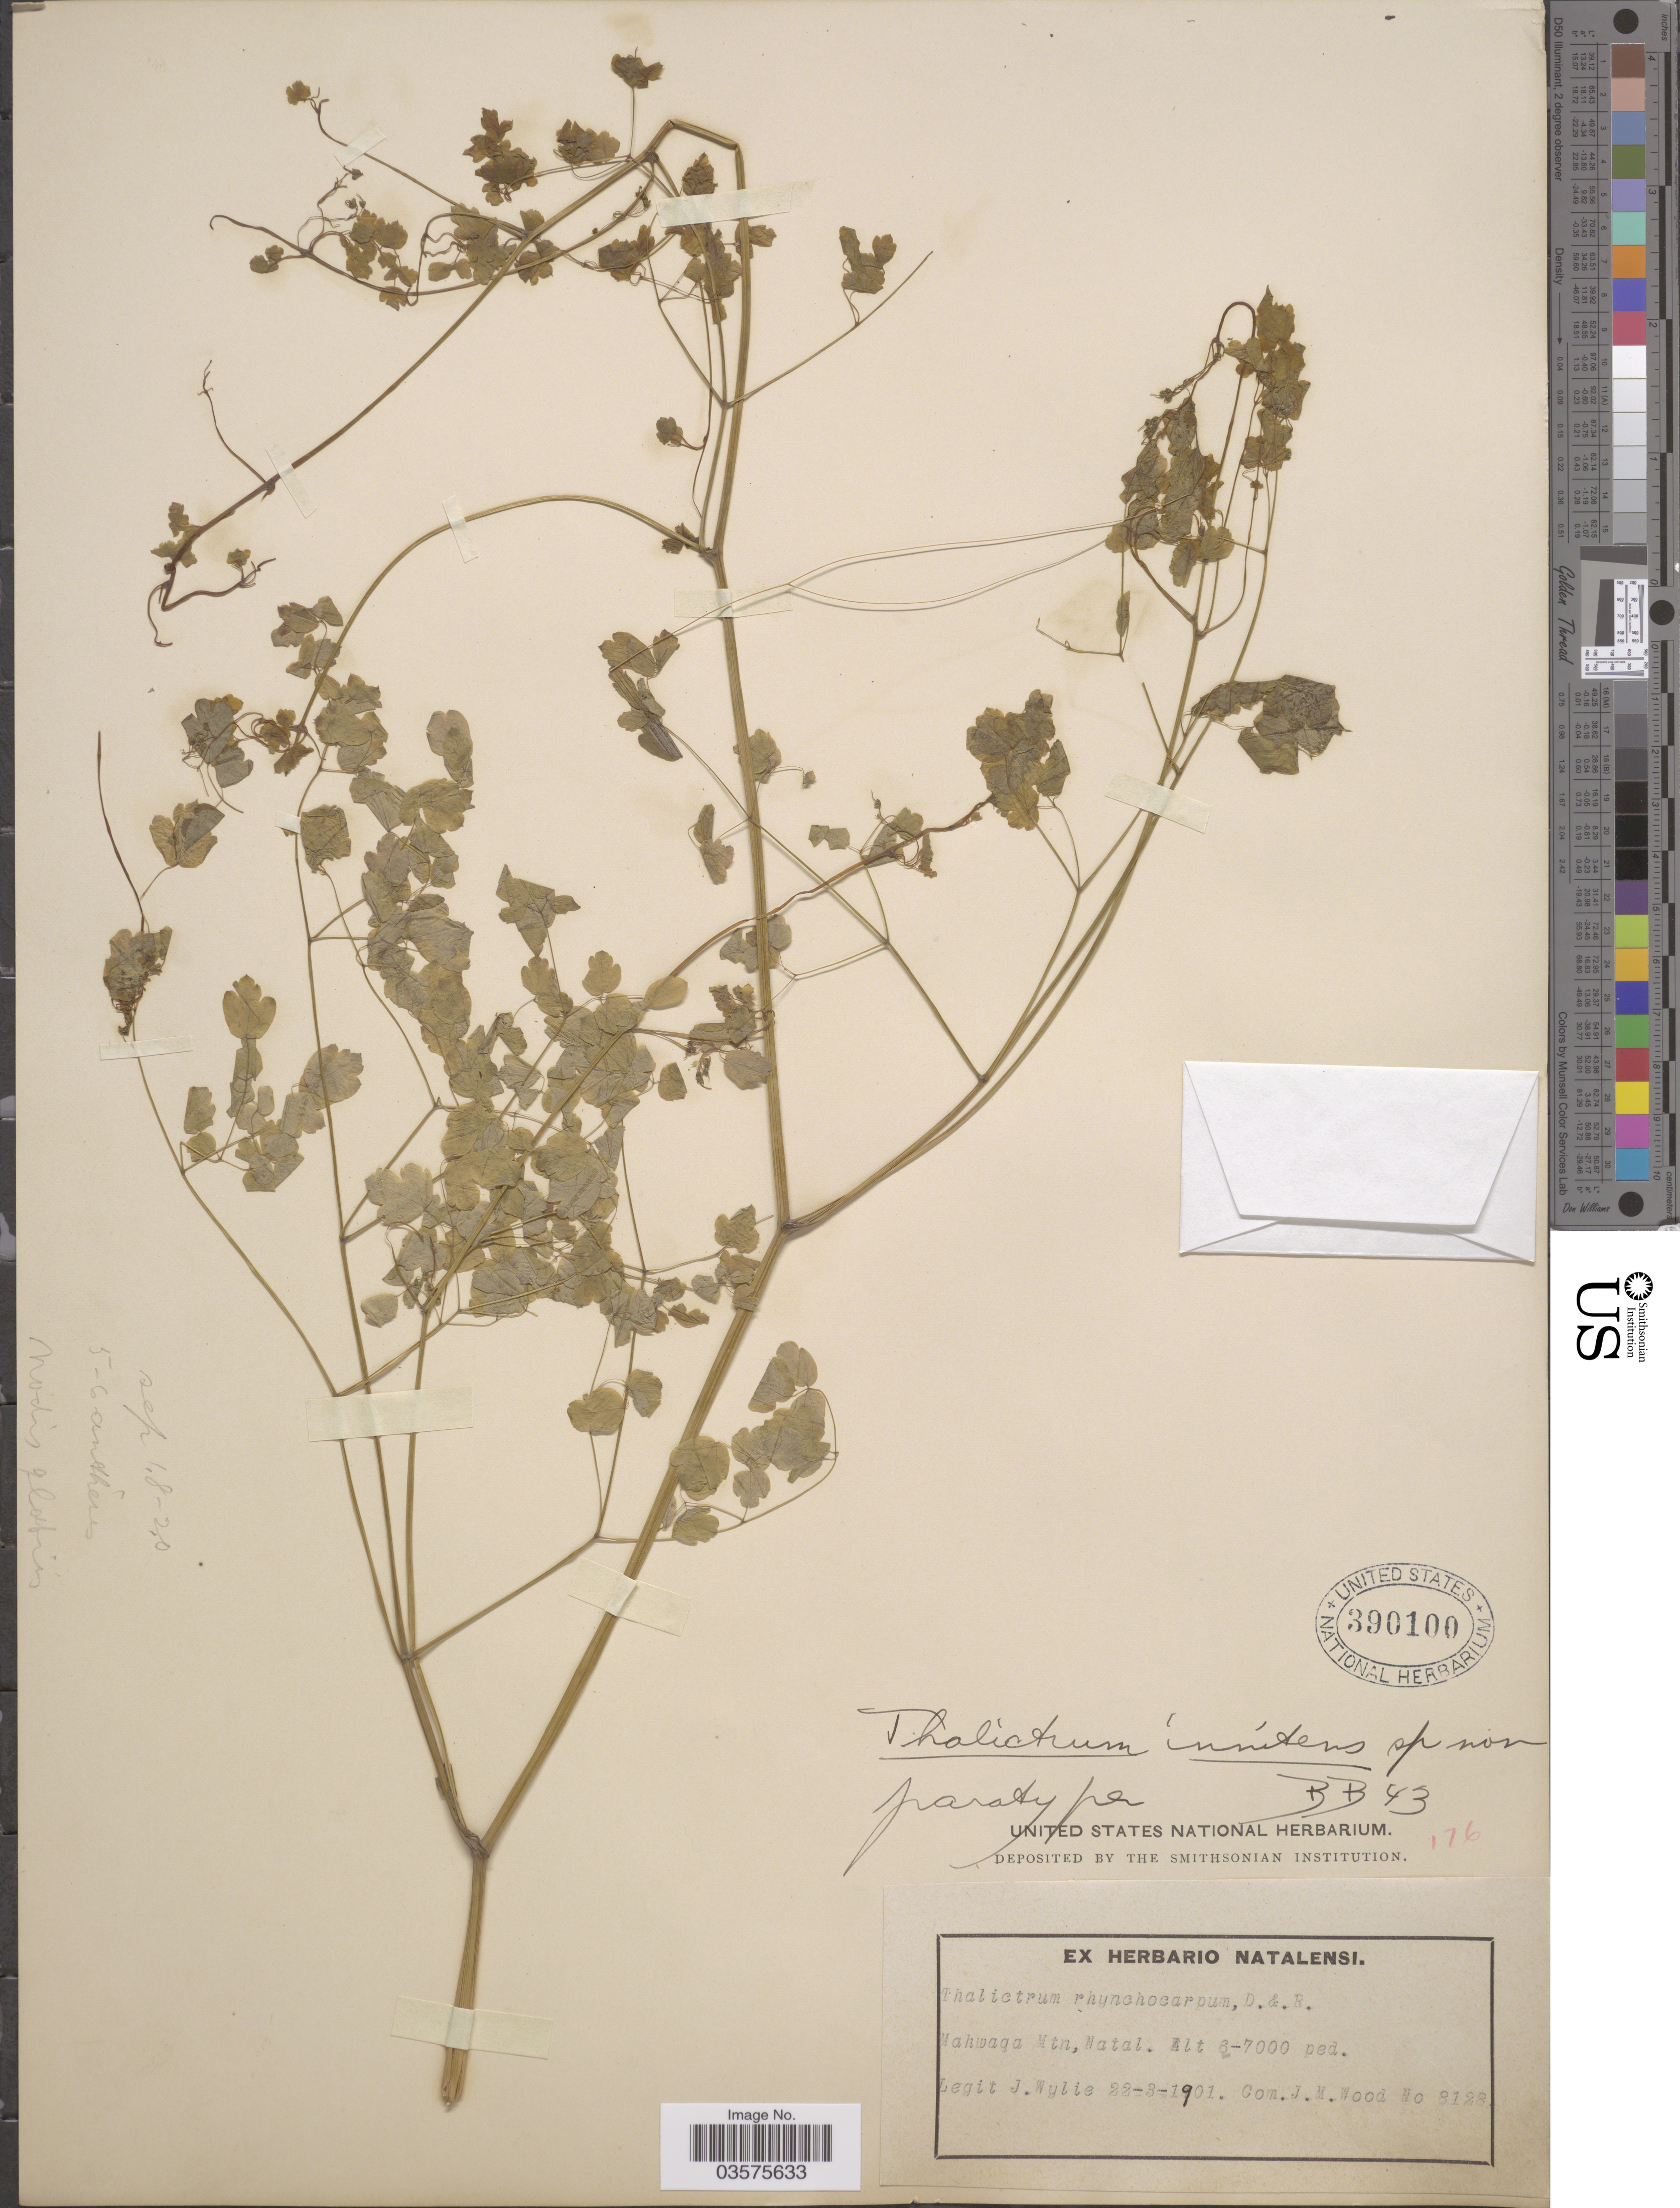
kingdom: Plantae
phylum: Tracheophyta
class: Magnoliopsida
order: Ranunculales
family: Ranunculaceae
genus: Thalictrum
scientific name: Thalictrum innitens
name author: B. Boivin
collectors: J. Wylie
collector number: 8128?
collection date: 1901-03-22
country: South Africa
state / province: KwaZulu-Natal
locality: Mahwaga Mtn, Natal.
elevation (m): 1829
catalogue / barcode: US 390100